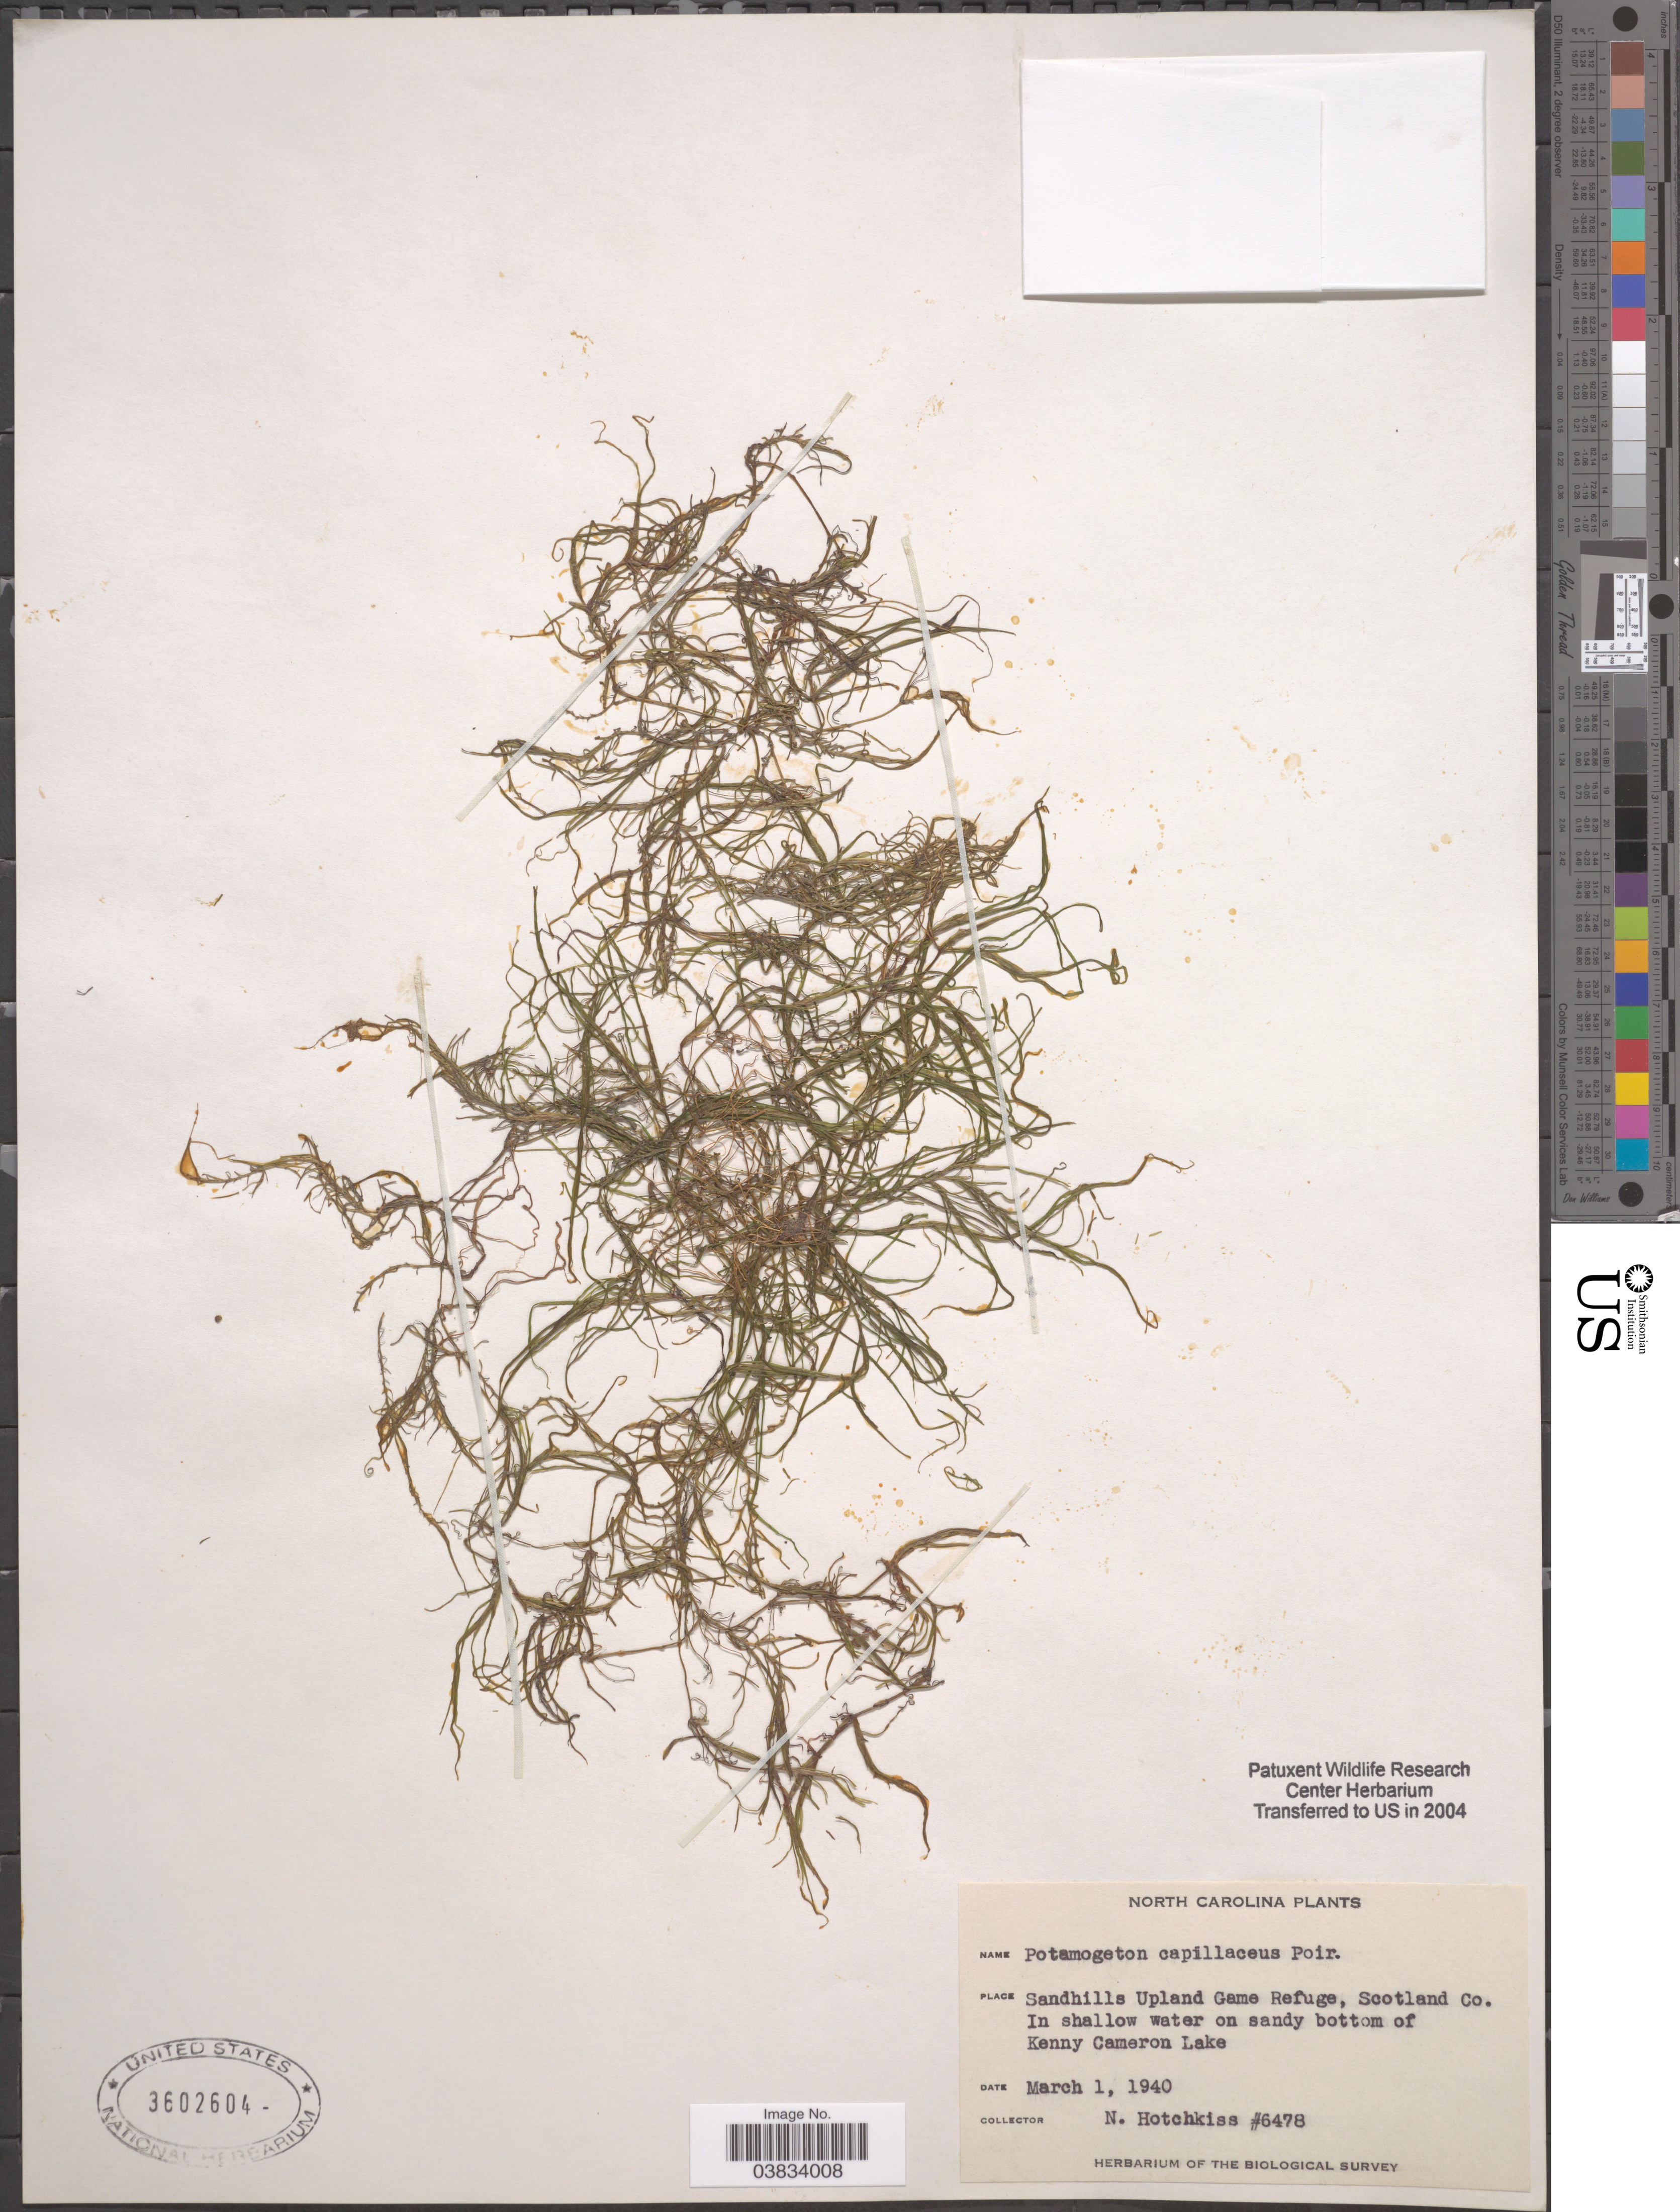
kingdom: Plantae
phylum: Tracheophyta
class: Liliopsida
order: Alismatales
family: Potamogetonaceae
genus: Potamogeton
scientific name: Potamogeton capillaceus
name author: Poir.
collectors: N. Hotchkiss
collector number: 6478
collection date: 1940-03-01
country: United States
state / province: North Carolina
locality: Sandhills Upland Game Refuge, Scotland Co. In Shallow water on sandy bottom of Kenny Cameron Lake.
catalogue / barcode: US 3602604